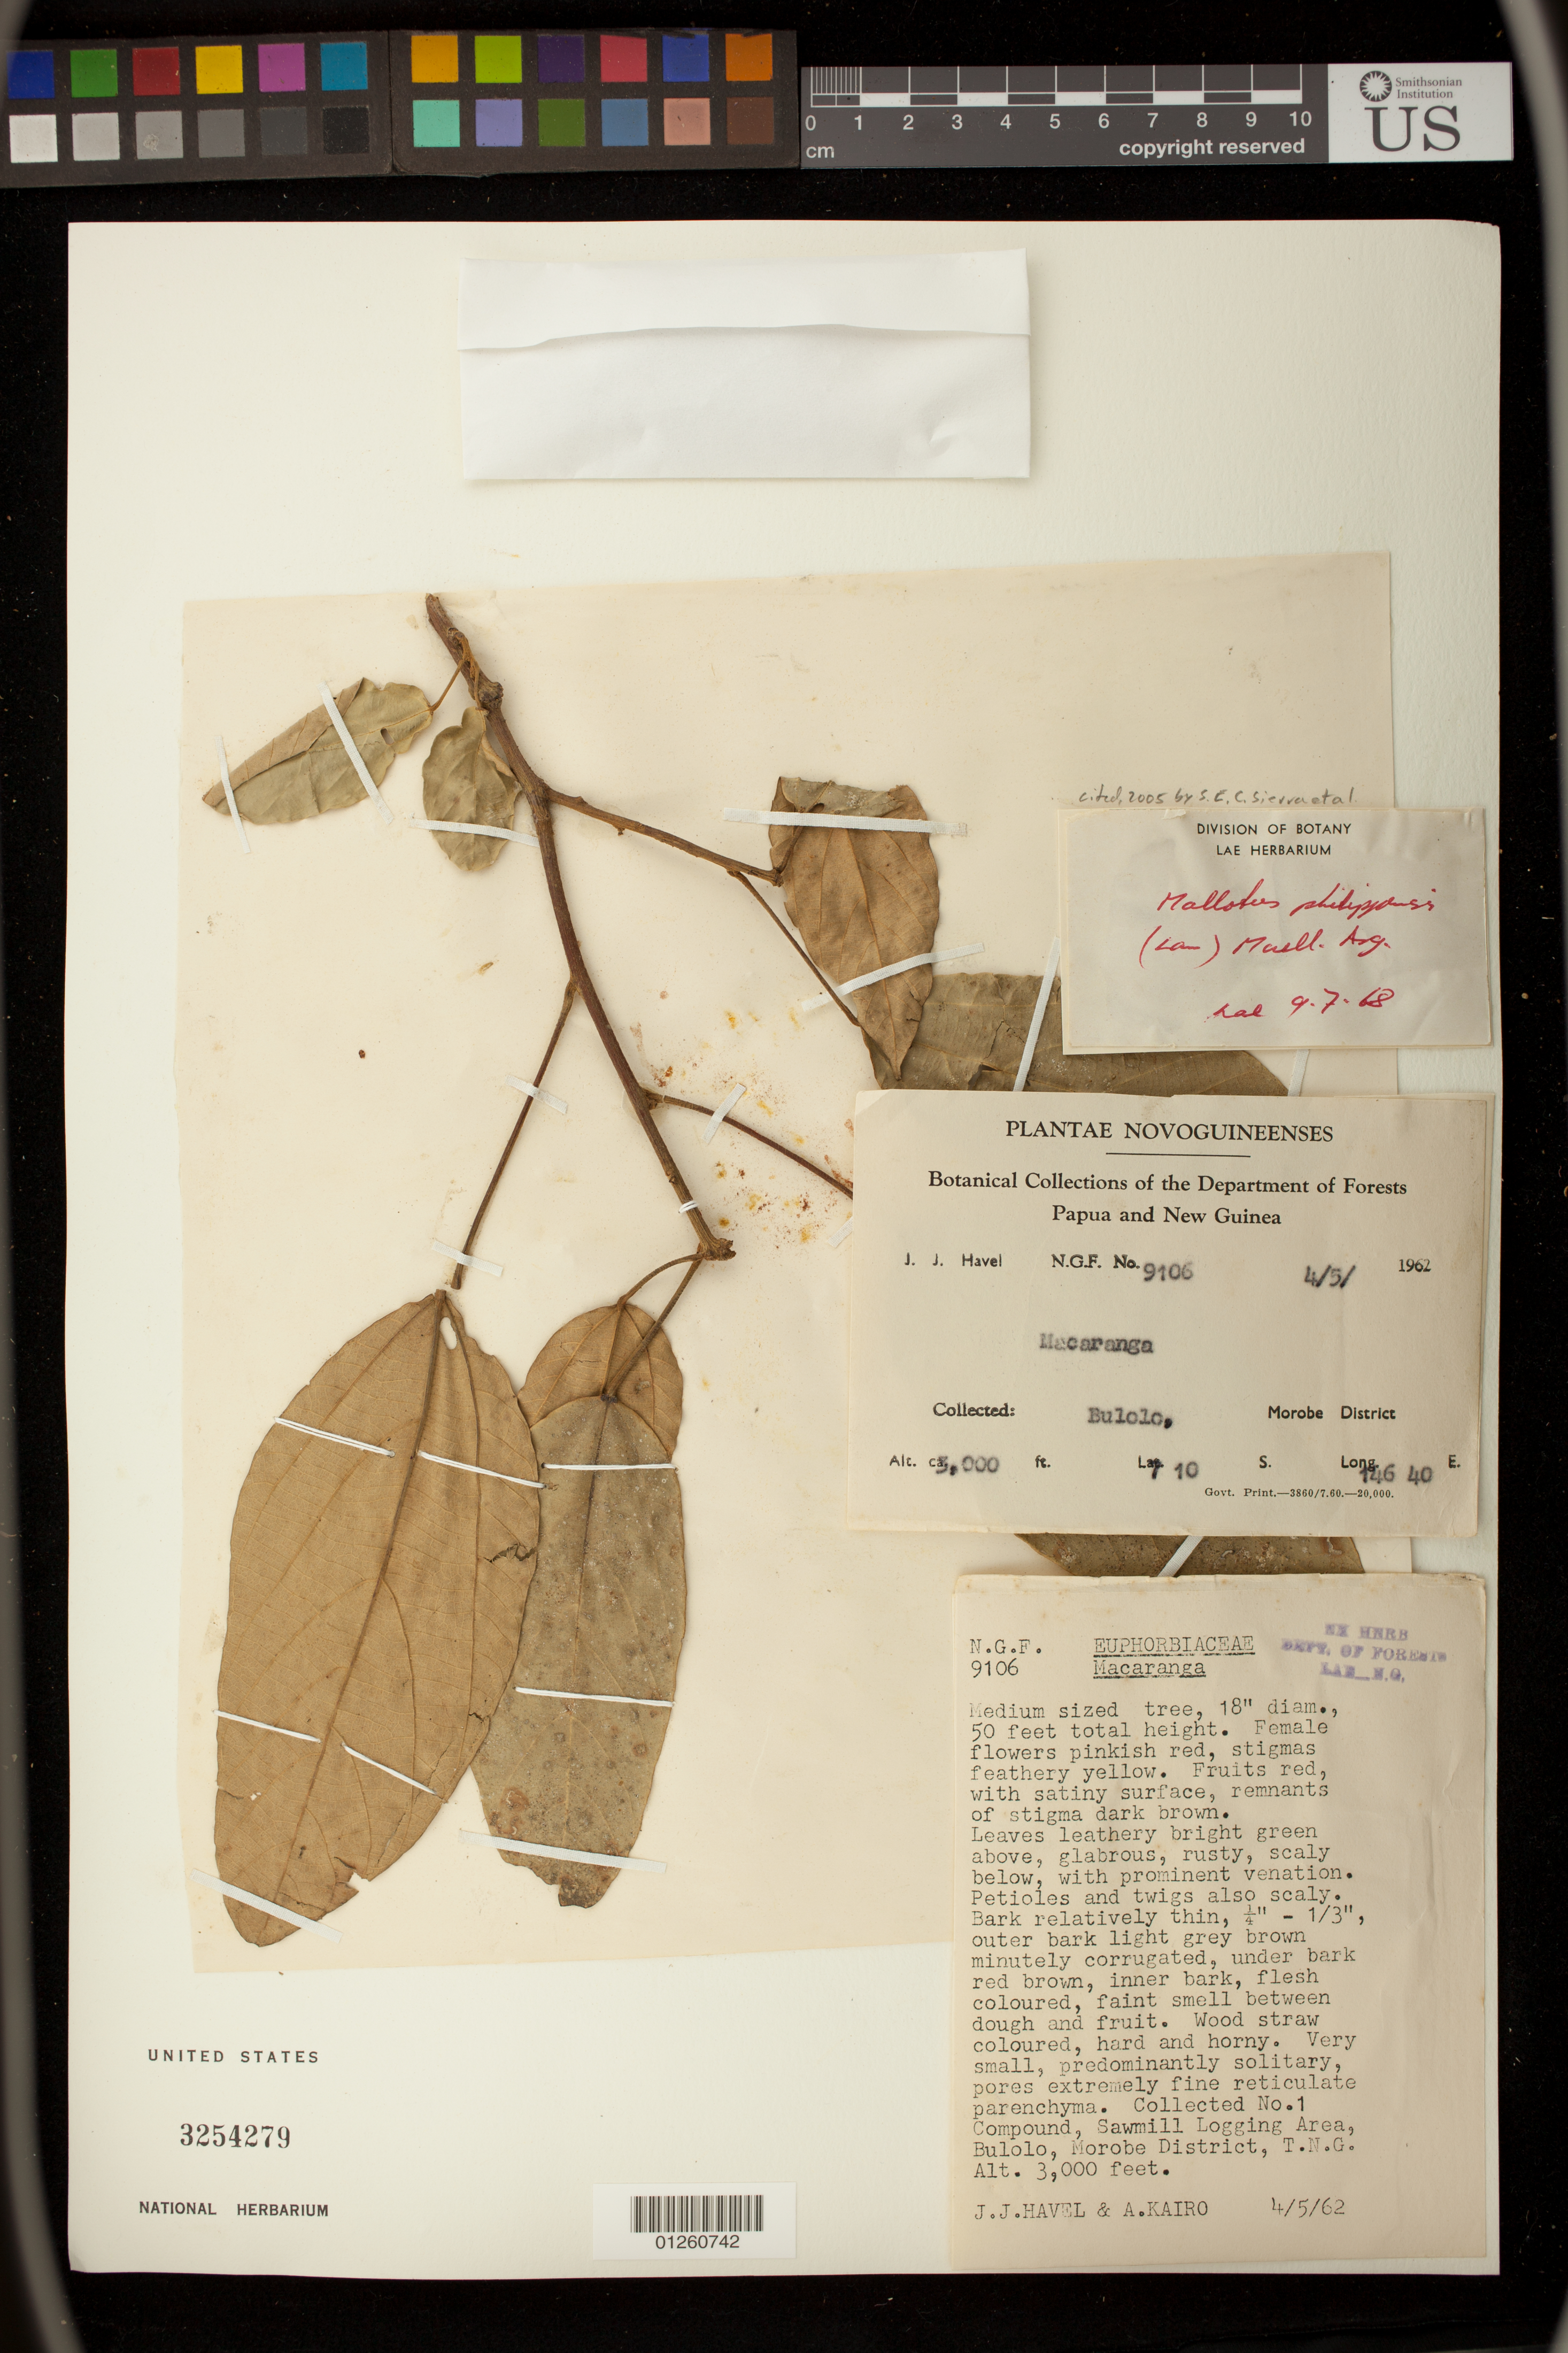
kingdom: Plantae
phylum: Tracheophyta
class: Magnoliopsida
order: Malpighiales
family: Euphorbiaceae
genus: Mallotus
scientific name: Mallotus philippensis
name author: (Lam.) Müll. Arg.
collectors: J. Havel & A. Kairo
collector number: NGF 9106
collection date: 1962-05-04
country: Papua New Guinea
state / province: Morobe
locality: No. 1 Compound, Sawmill Logging Area, Bulolo, T.N.G.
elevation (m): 914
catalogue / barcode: US 3254279